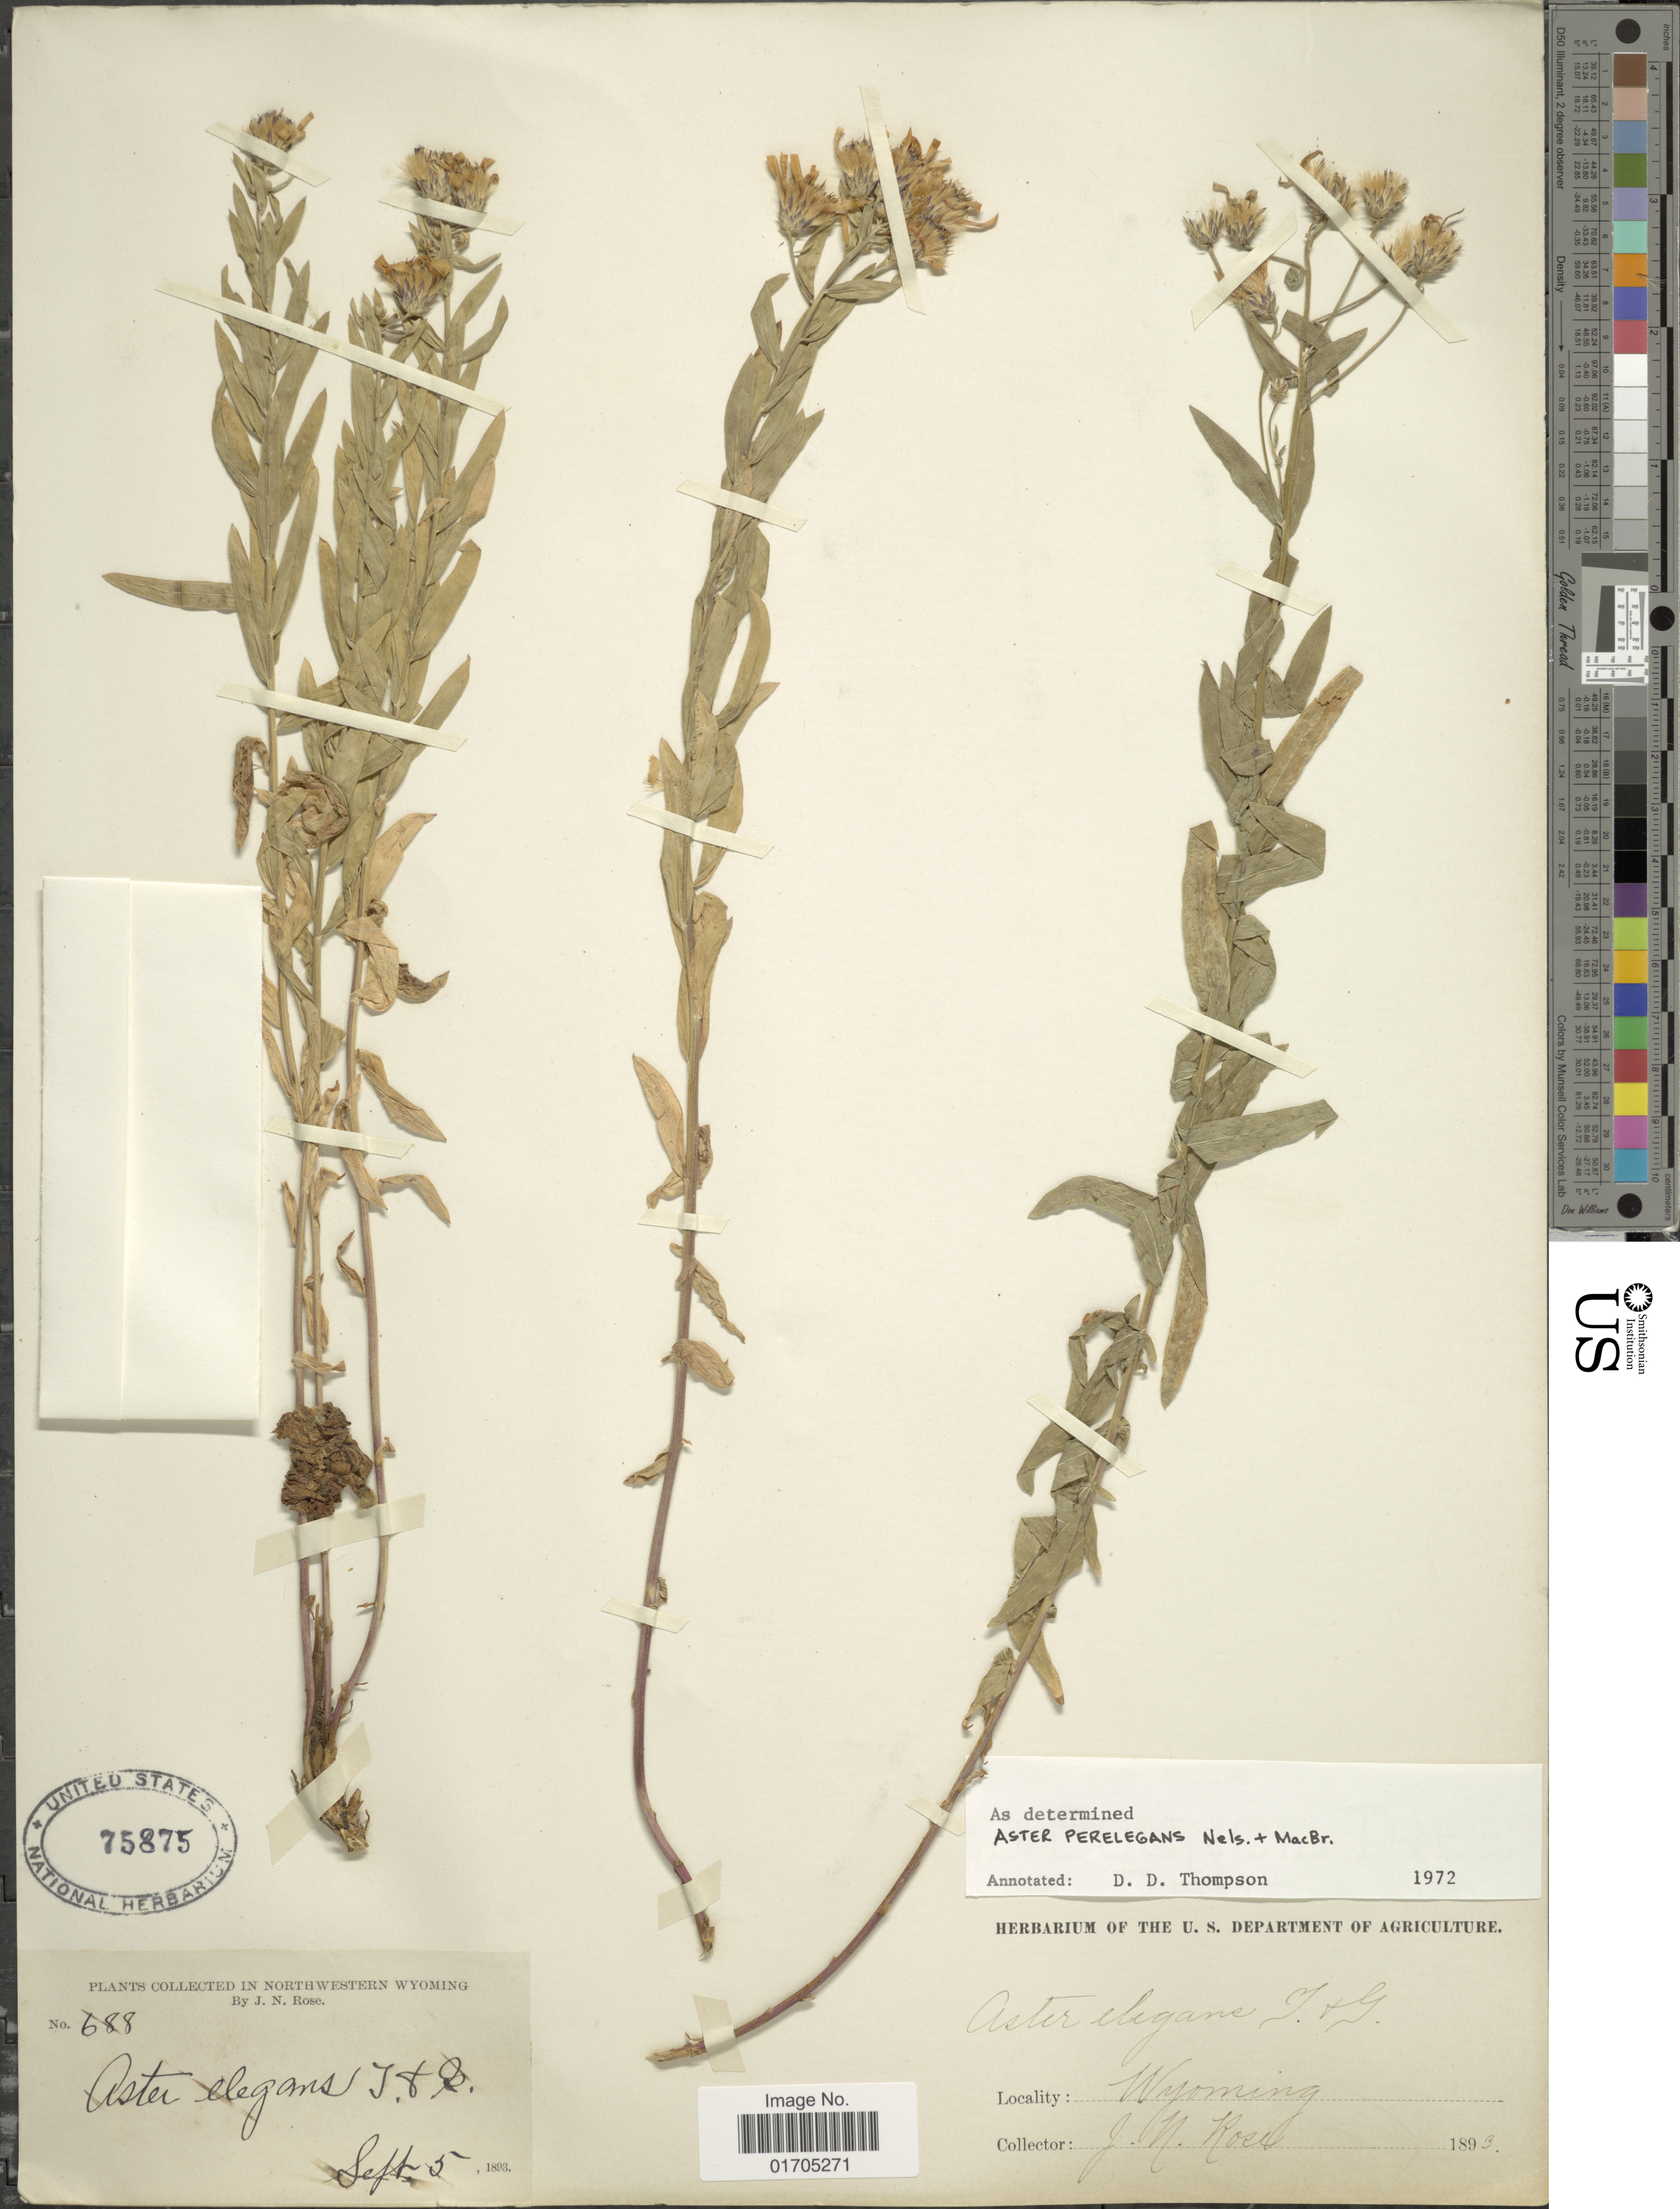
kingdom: Plantae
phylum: Tracheophyta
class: Magnoliopsida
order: Asterales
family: Asteraceae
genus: Eucephalus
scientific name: Eucephalus elegans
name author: Nutt.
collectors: J. N. Rose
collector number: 688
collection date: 1893-09-05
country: United States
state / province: Wyoming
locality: Northwestern Wyoming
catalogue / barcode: US 75875